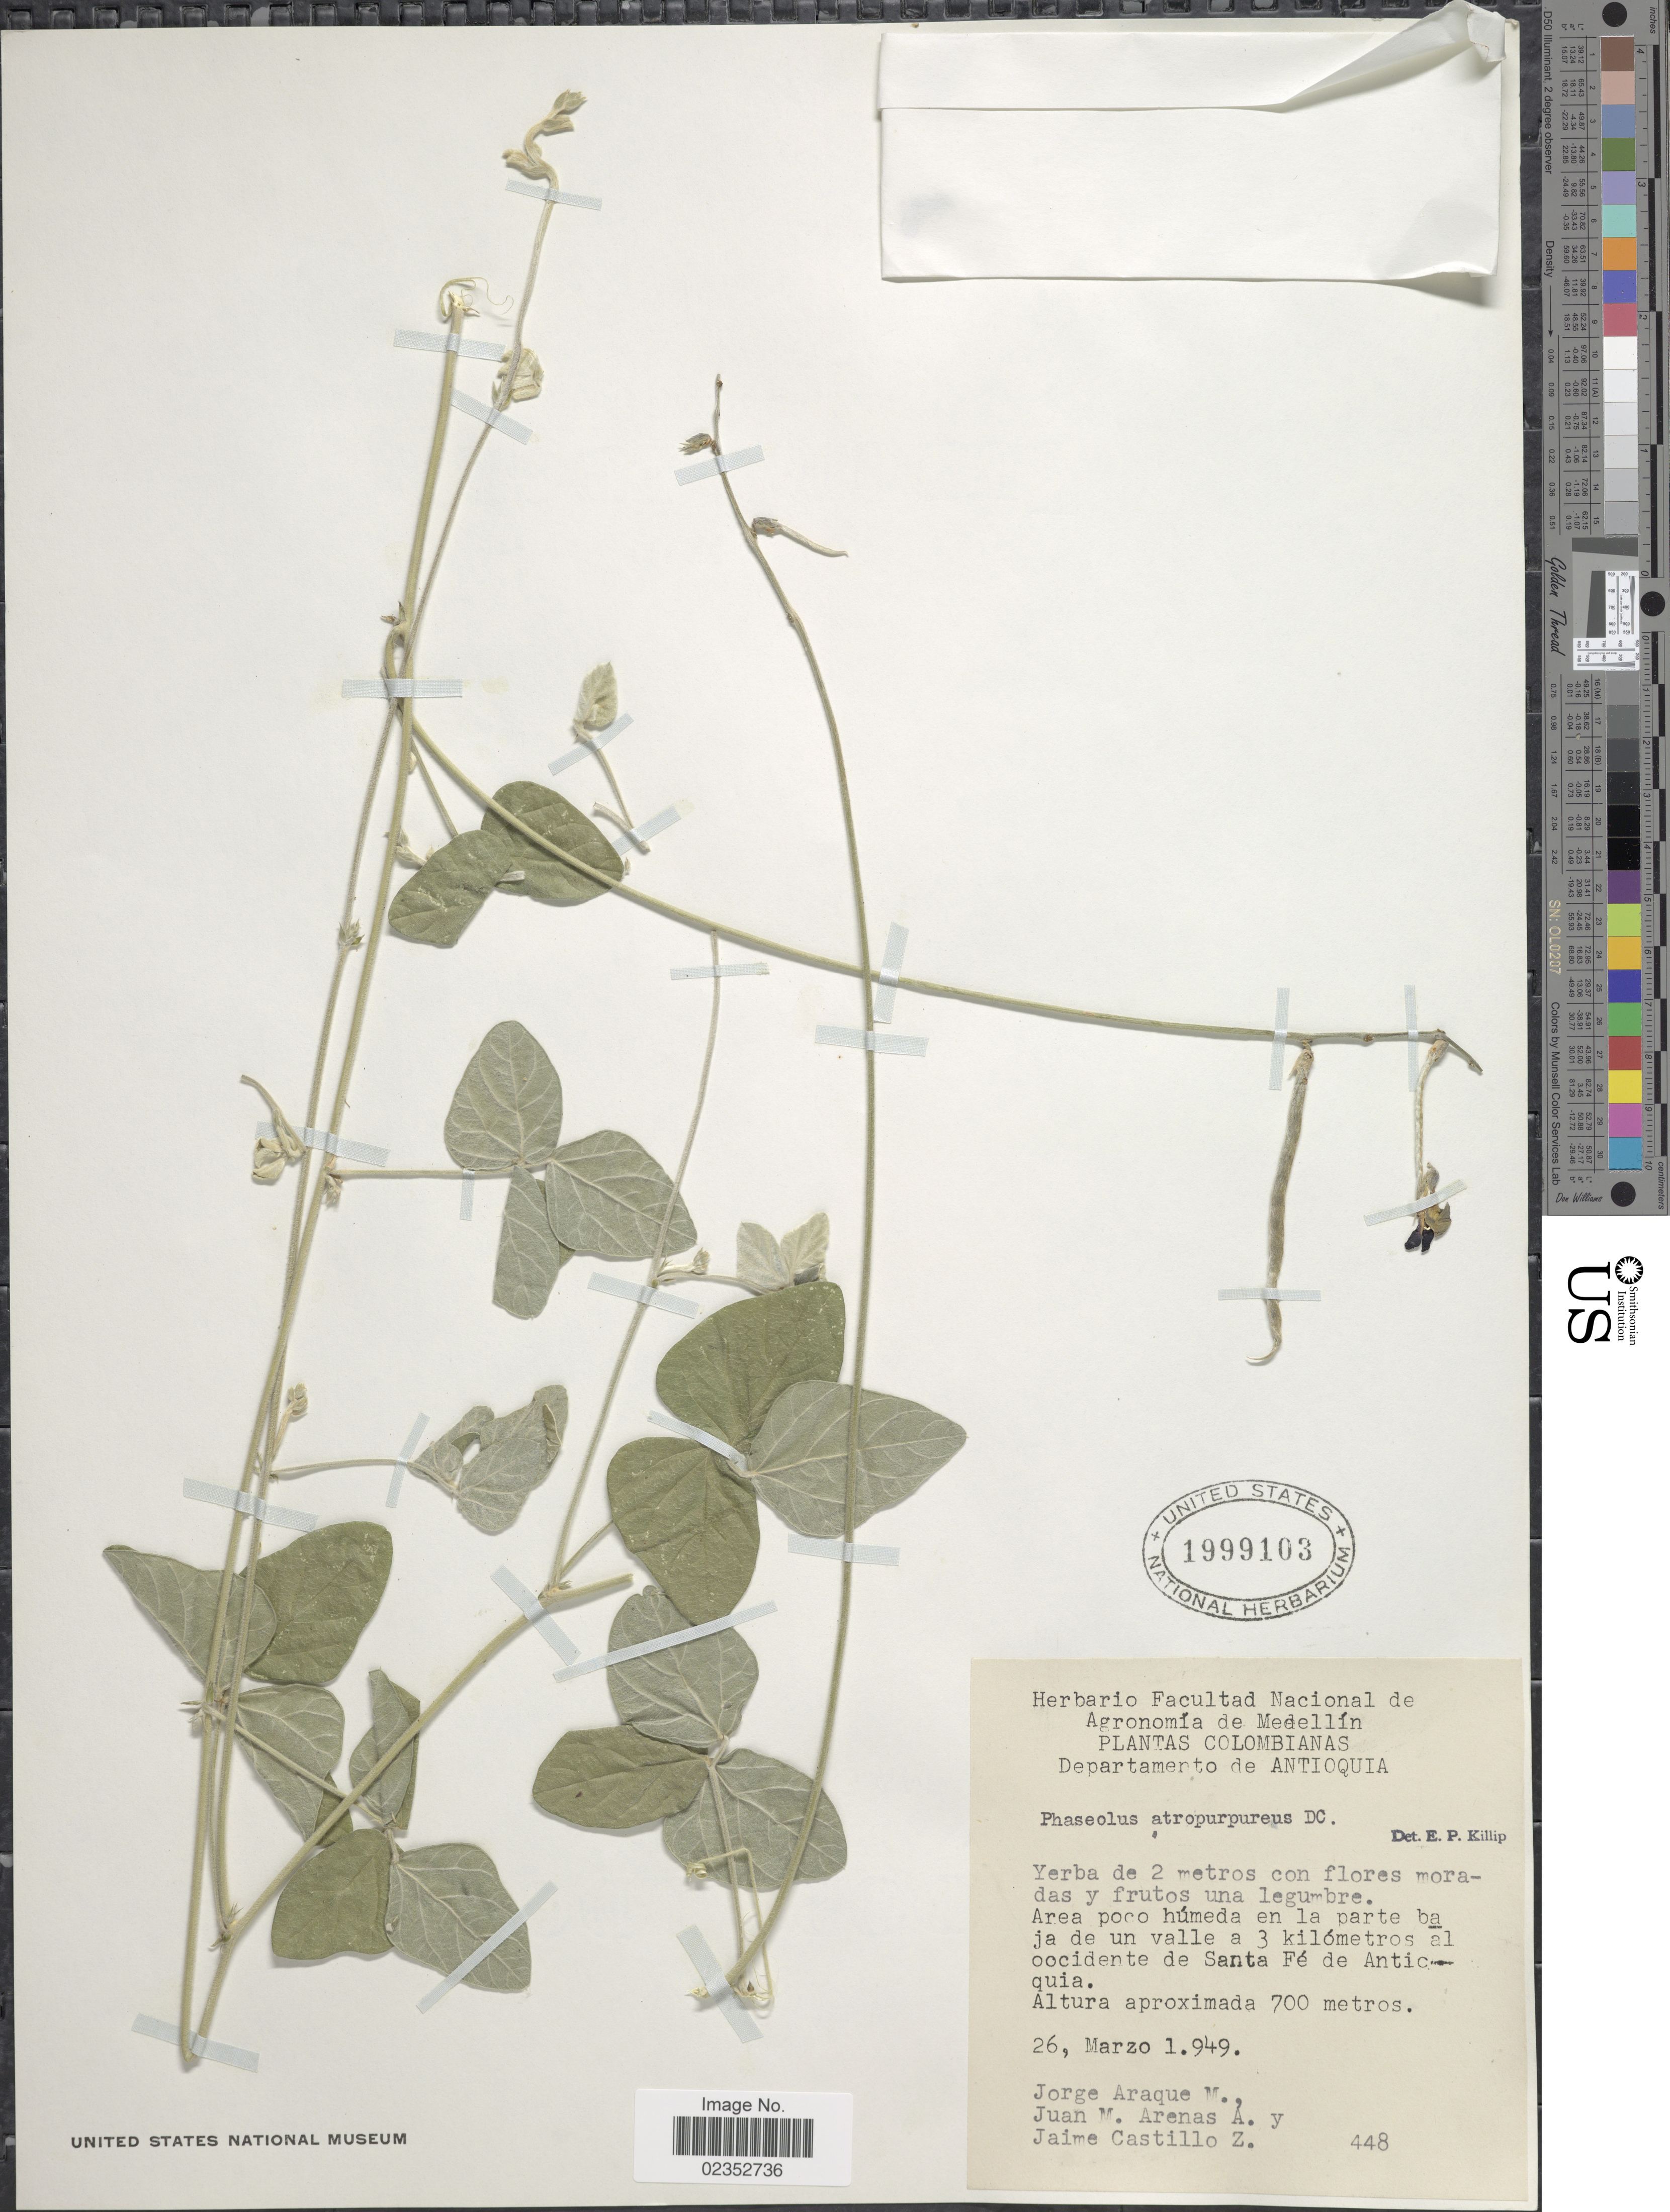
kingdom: Plantae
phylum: Tracheophyta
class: Magnoliopsida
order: Fabales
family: Fabaceae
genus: Macroptilium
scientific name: Macroptilium atropurpureum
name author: (DC.) Urb.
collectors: J. Araque Molina, J. M. Arenas A. & J. Castillo Z.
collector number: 448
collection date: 1949-03-26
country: Colombia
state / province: Antioquia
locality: Area poco humeda en la parte baja de un valle a 3 kilometros al occidente de Santa Fe de Antioquia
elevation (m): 700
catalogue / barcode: US 1999103